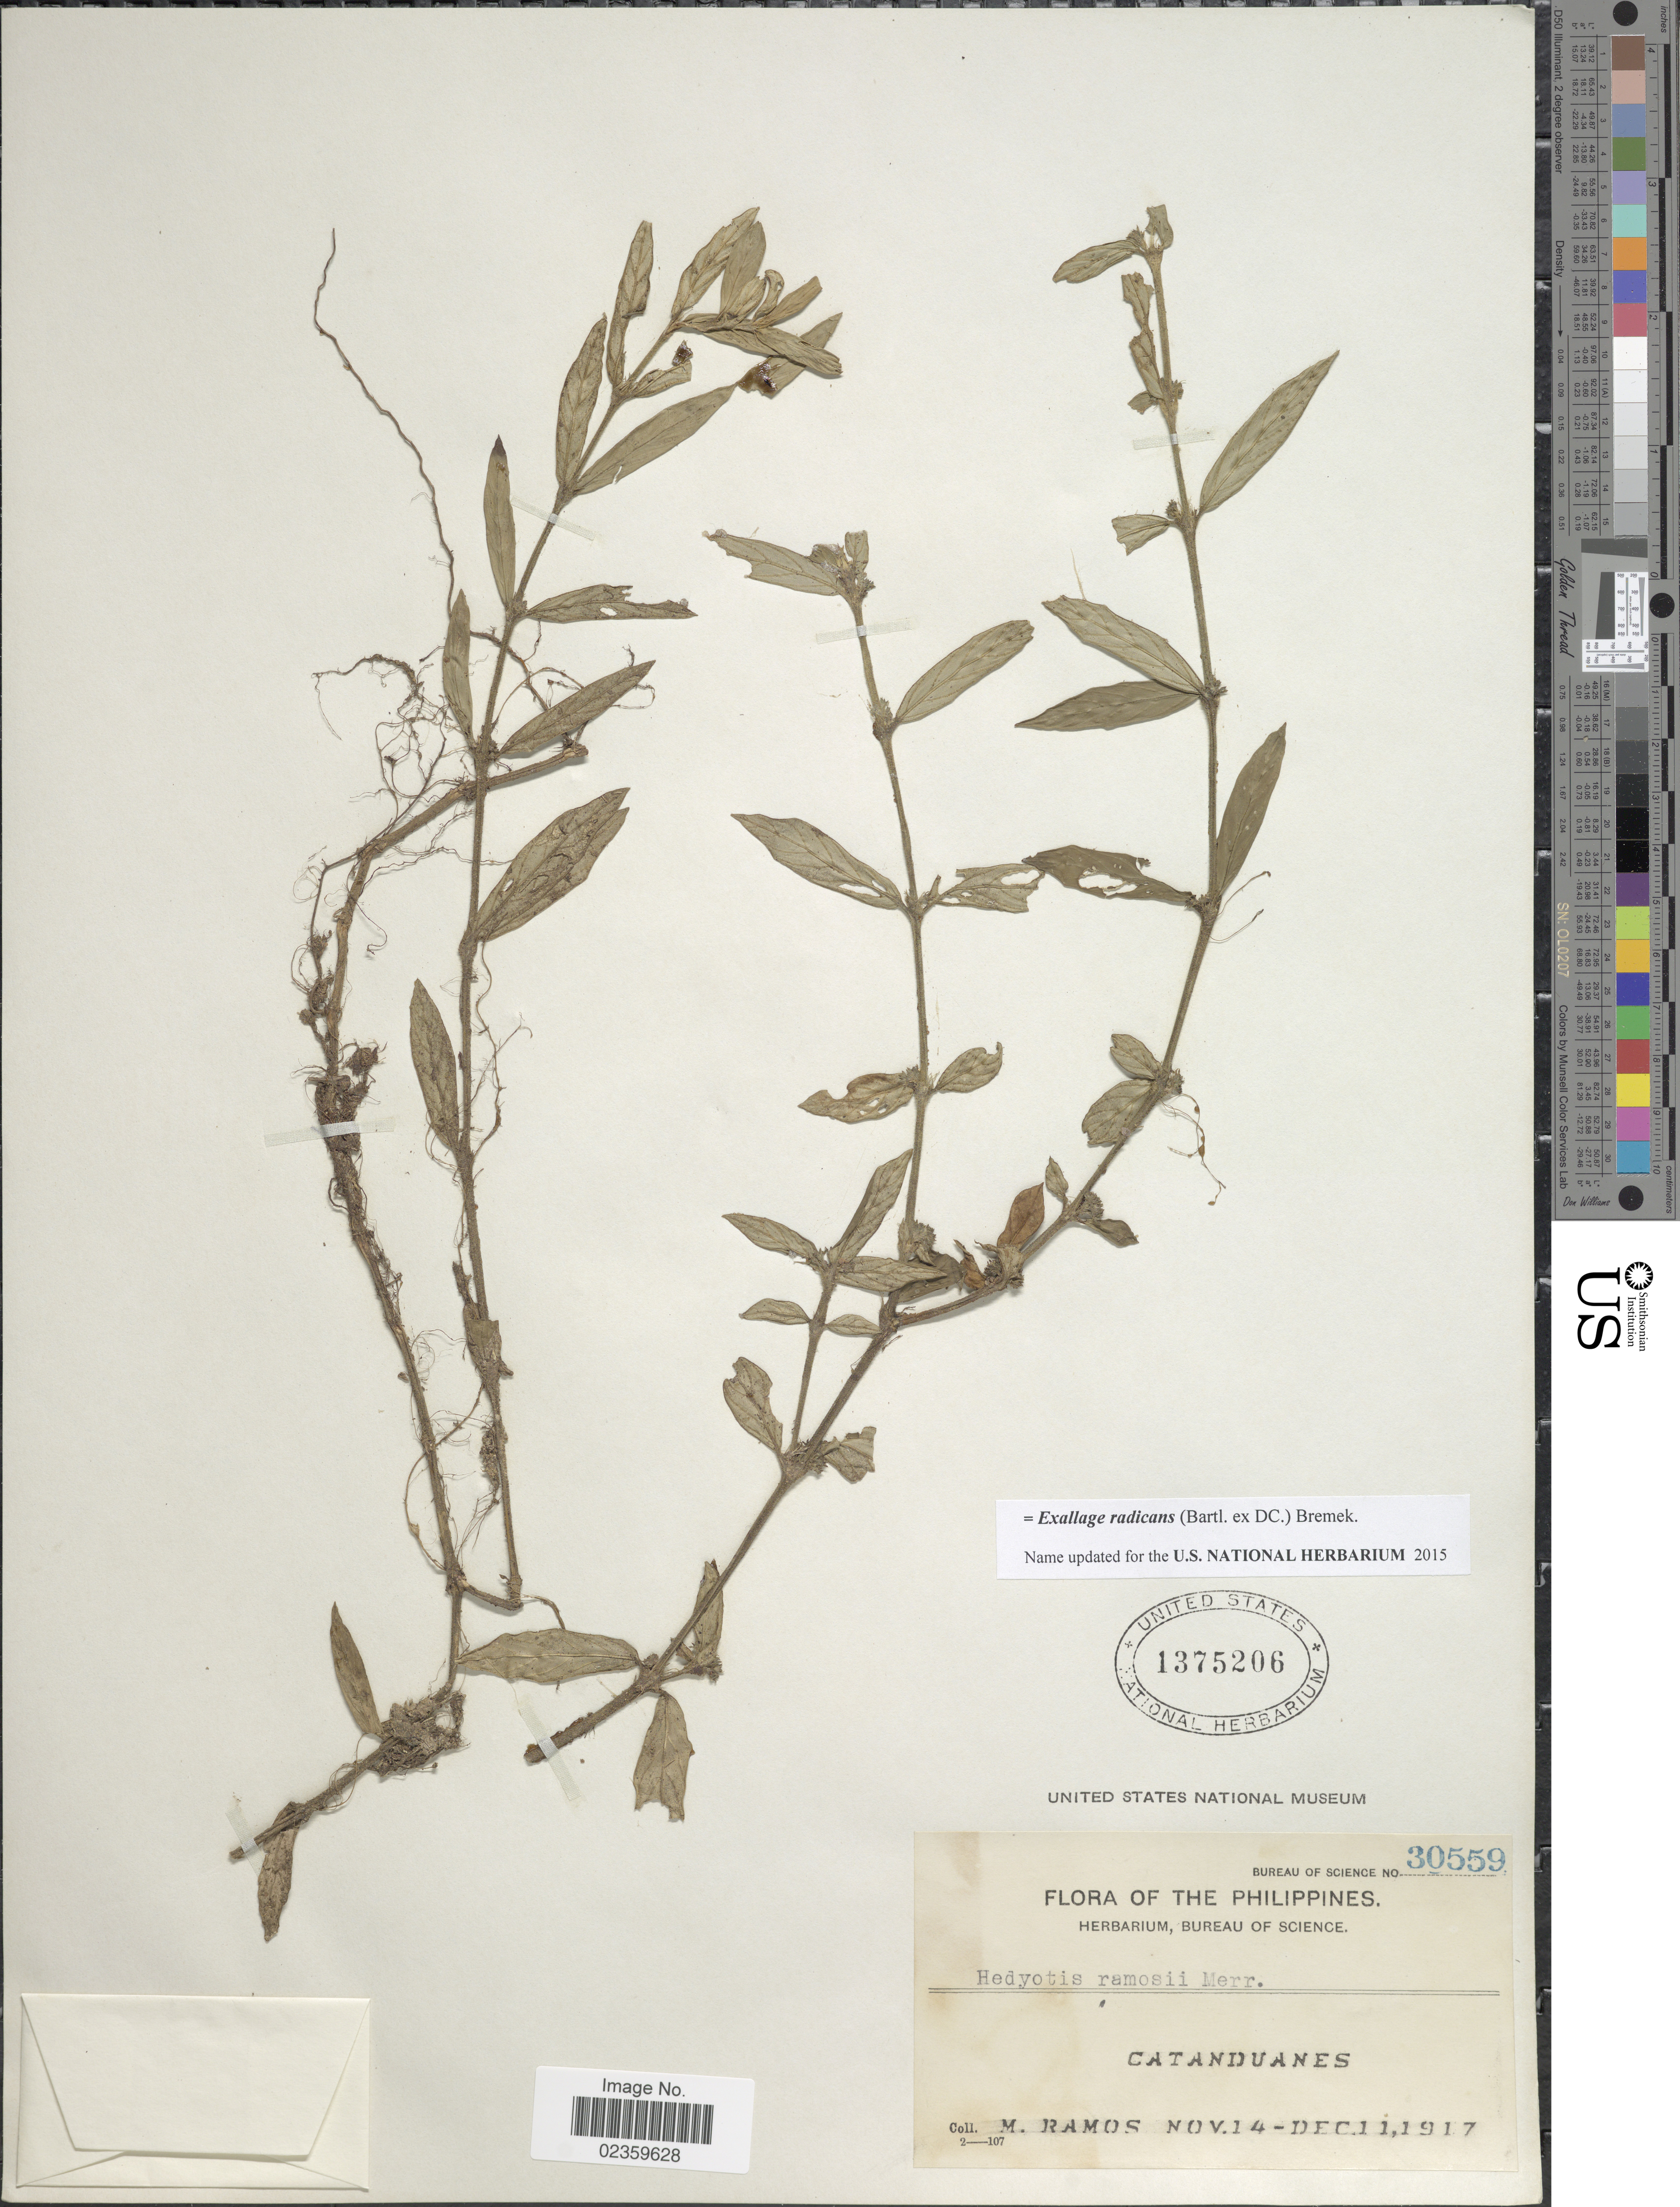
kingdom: Plantae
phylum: Tracheophyta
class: Magnoliopsida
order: Gentianales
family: Rubiaceae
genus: Exallage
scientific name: Exallage radicans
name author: (Bartl. ex DC.) Bremek.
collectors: M. Ramos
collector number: Bureau of Science 30559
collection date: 1917-11-14/1917-12-11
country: Philippines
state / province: Bicol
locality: Catanduanes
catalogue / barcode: US 1375206